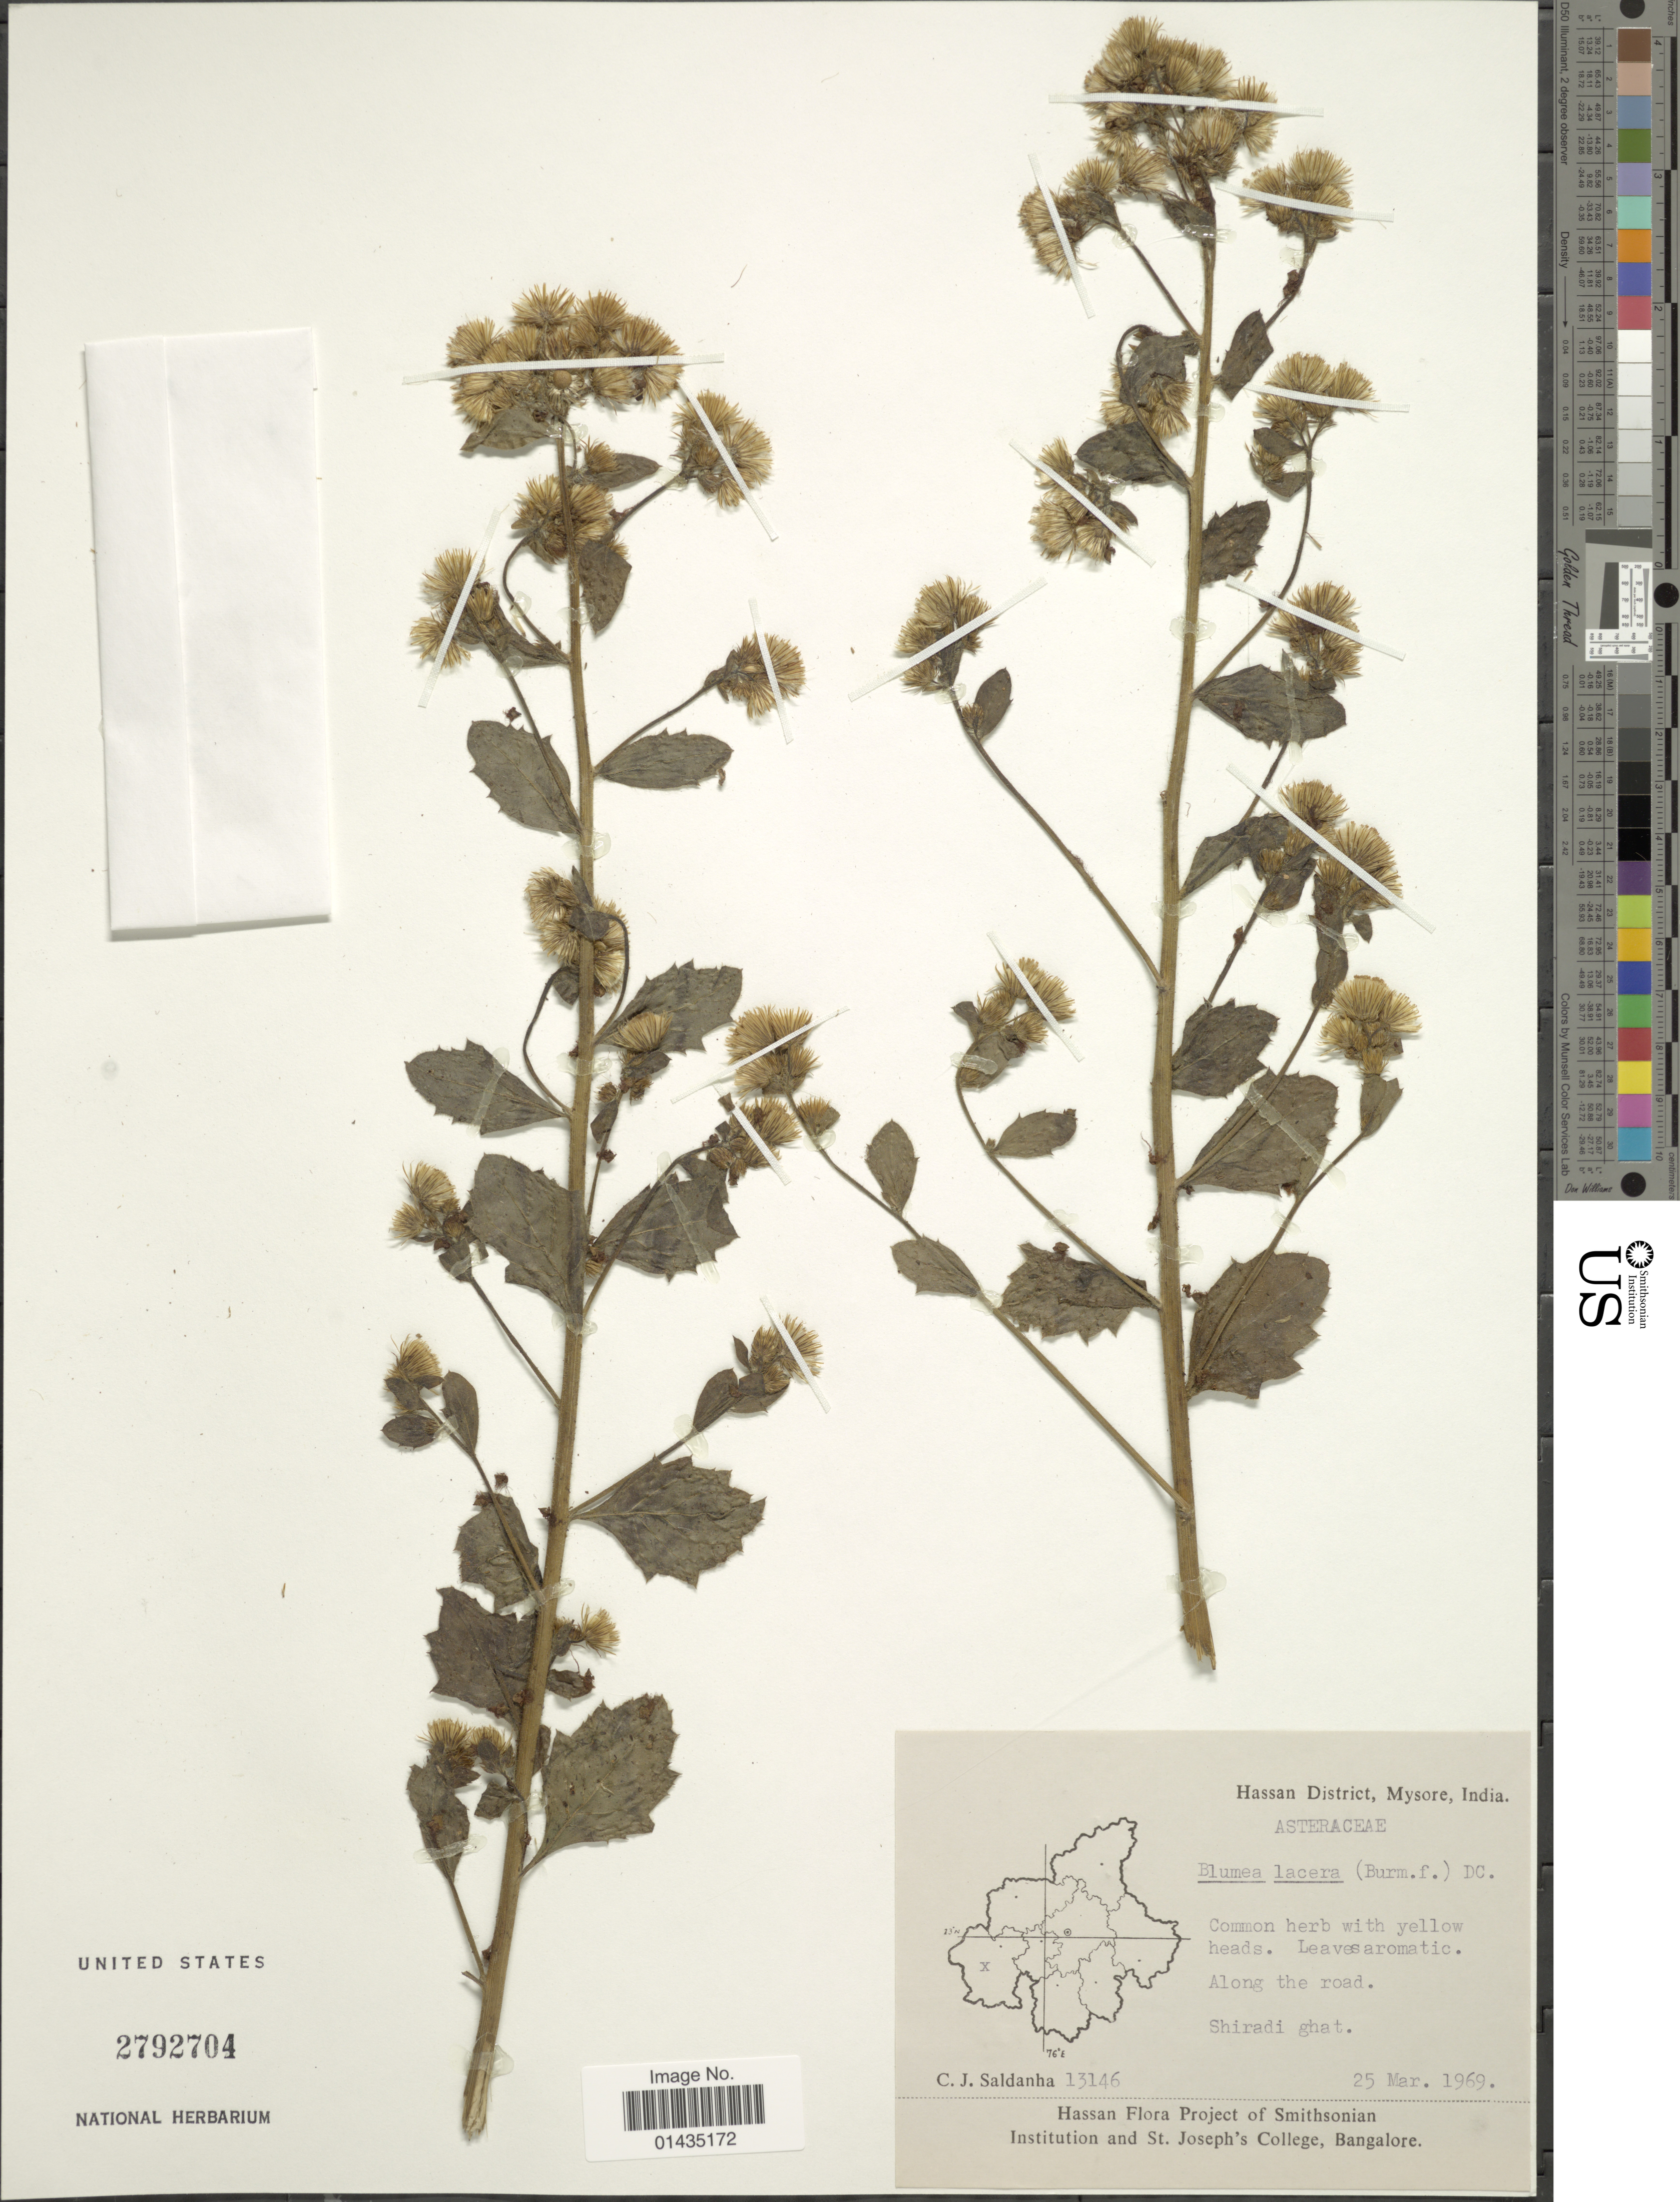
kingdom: Plantae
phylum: Tracheophyta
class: Magnoliopsida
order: Asterales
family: Asteraceae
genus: Blumea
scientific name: Blumea lacera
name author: (Roxb.) DC.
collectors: C. J. Saldanha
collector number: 13146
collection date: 1969-03-25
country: India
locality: Hassan District, Mysore, Shiradi ghat.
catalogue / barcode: US 2792704